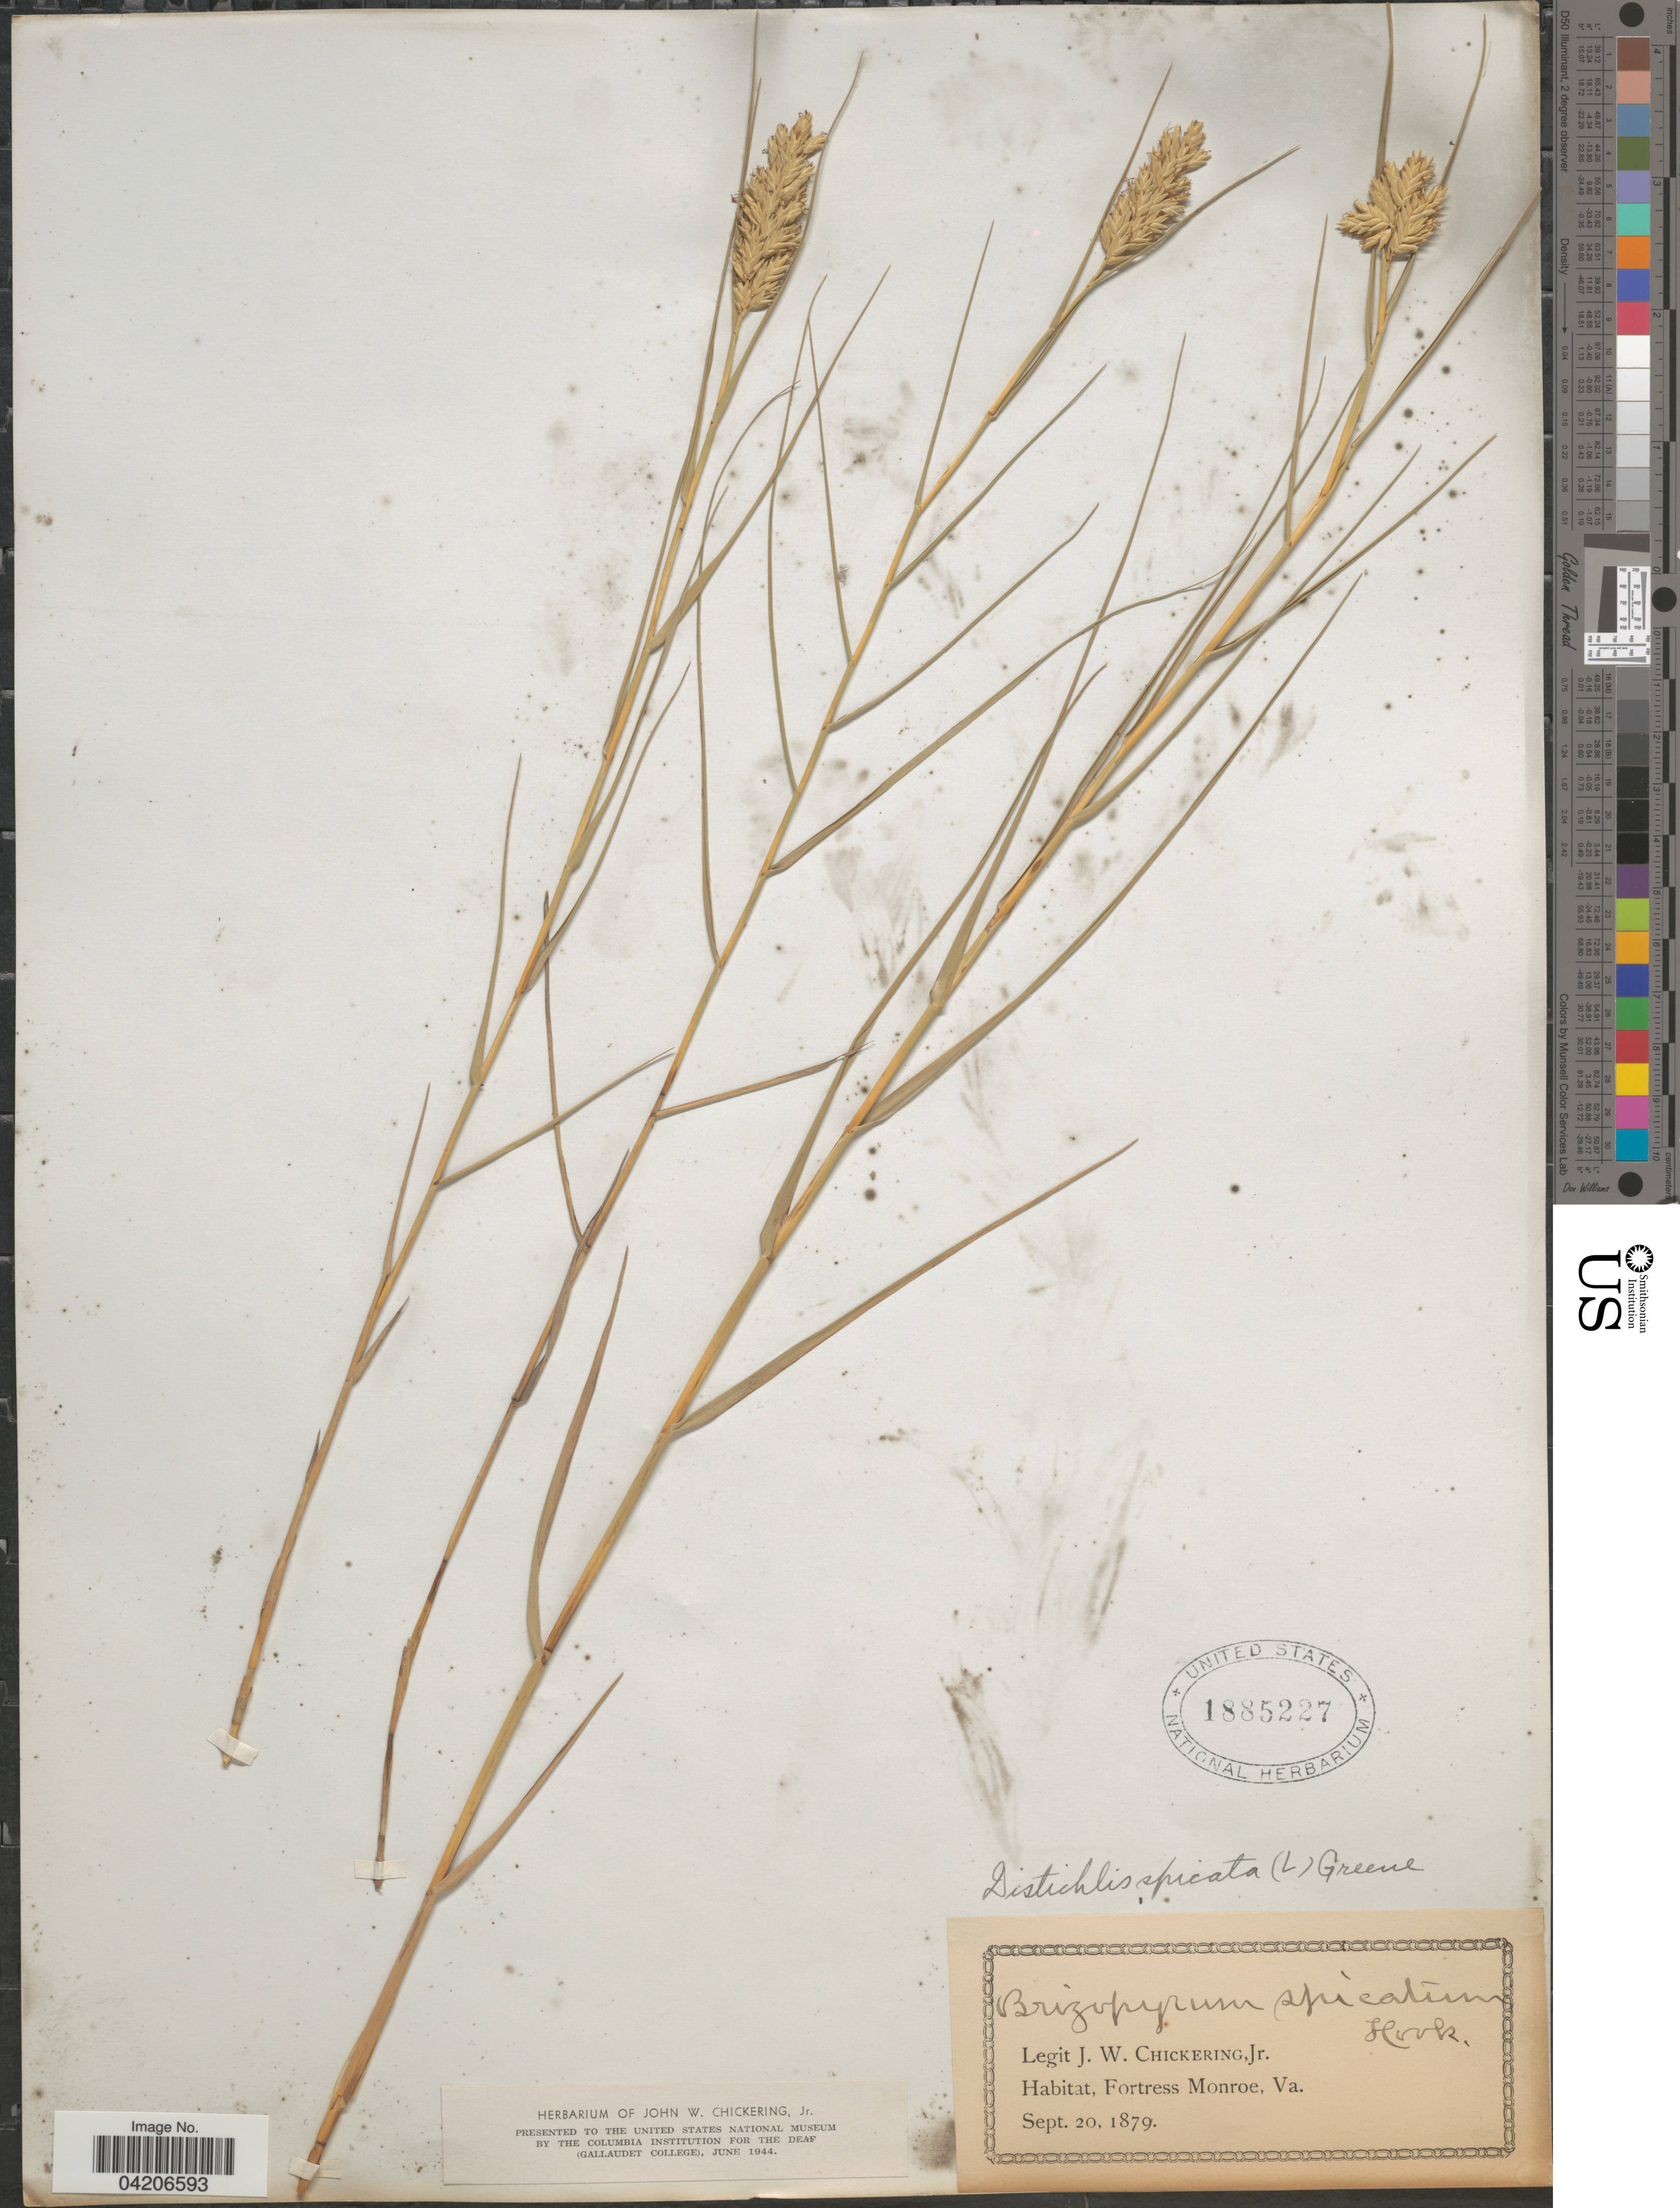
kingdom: Plantae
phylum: Tracheophyta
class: Liliopsida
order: Poales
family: Poaceae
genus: Distichlis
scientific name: Distichlis spicata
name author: (L.) Greene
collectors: J. W. Chickering Jr.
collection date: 1879-09-20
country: United States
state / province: Virginia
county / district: City of Hampton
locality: Fortress Monroe.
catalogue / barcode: US 1885227